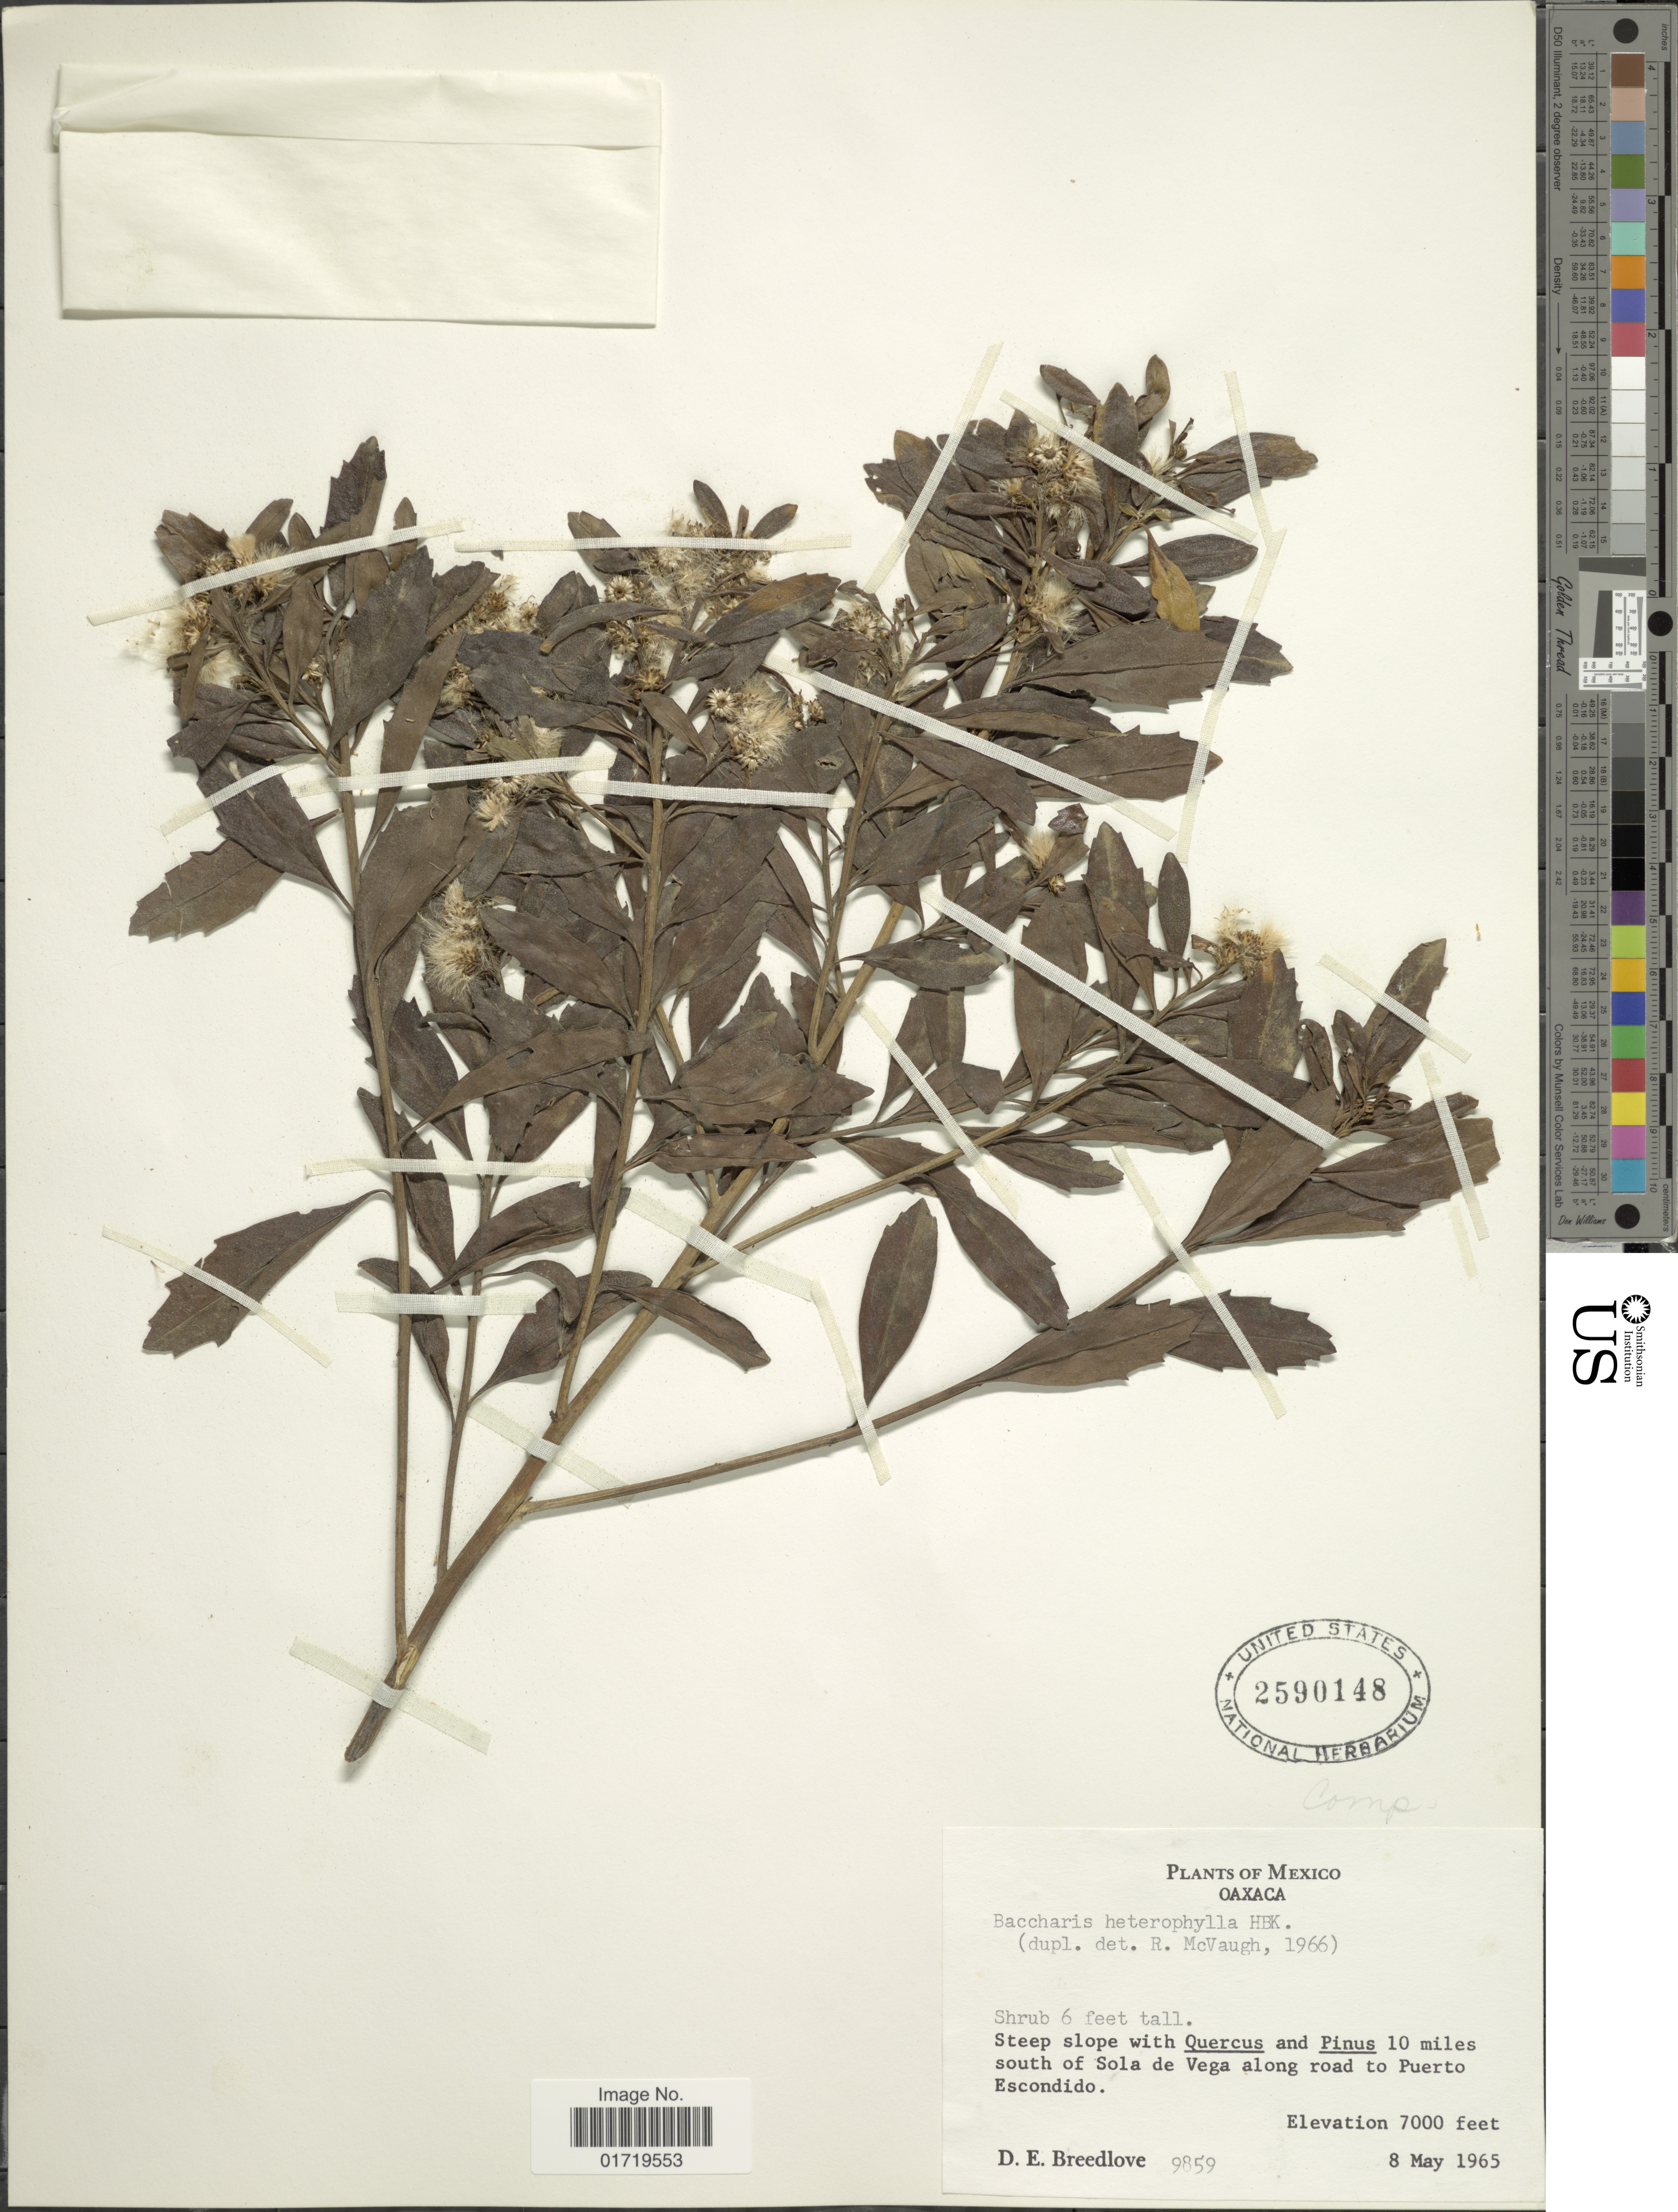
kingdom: Plantae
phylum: Tracheophyta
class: Magnoliopsida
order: Asterales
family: Asteraceae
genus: Baccharis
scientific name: Baccharis heterophylla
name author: Kunth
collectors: D. E. Breedlove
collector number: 9858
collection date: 1965-05-08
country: Mexico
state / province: Oaxaca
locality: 10 miles south of So;a de Vega along road to Puerto Escondido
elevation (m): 2134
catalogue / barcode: US 2590148